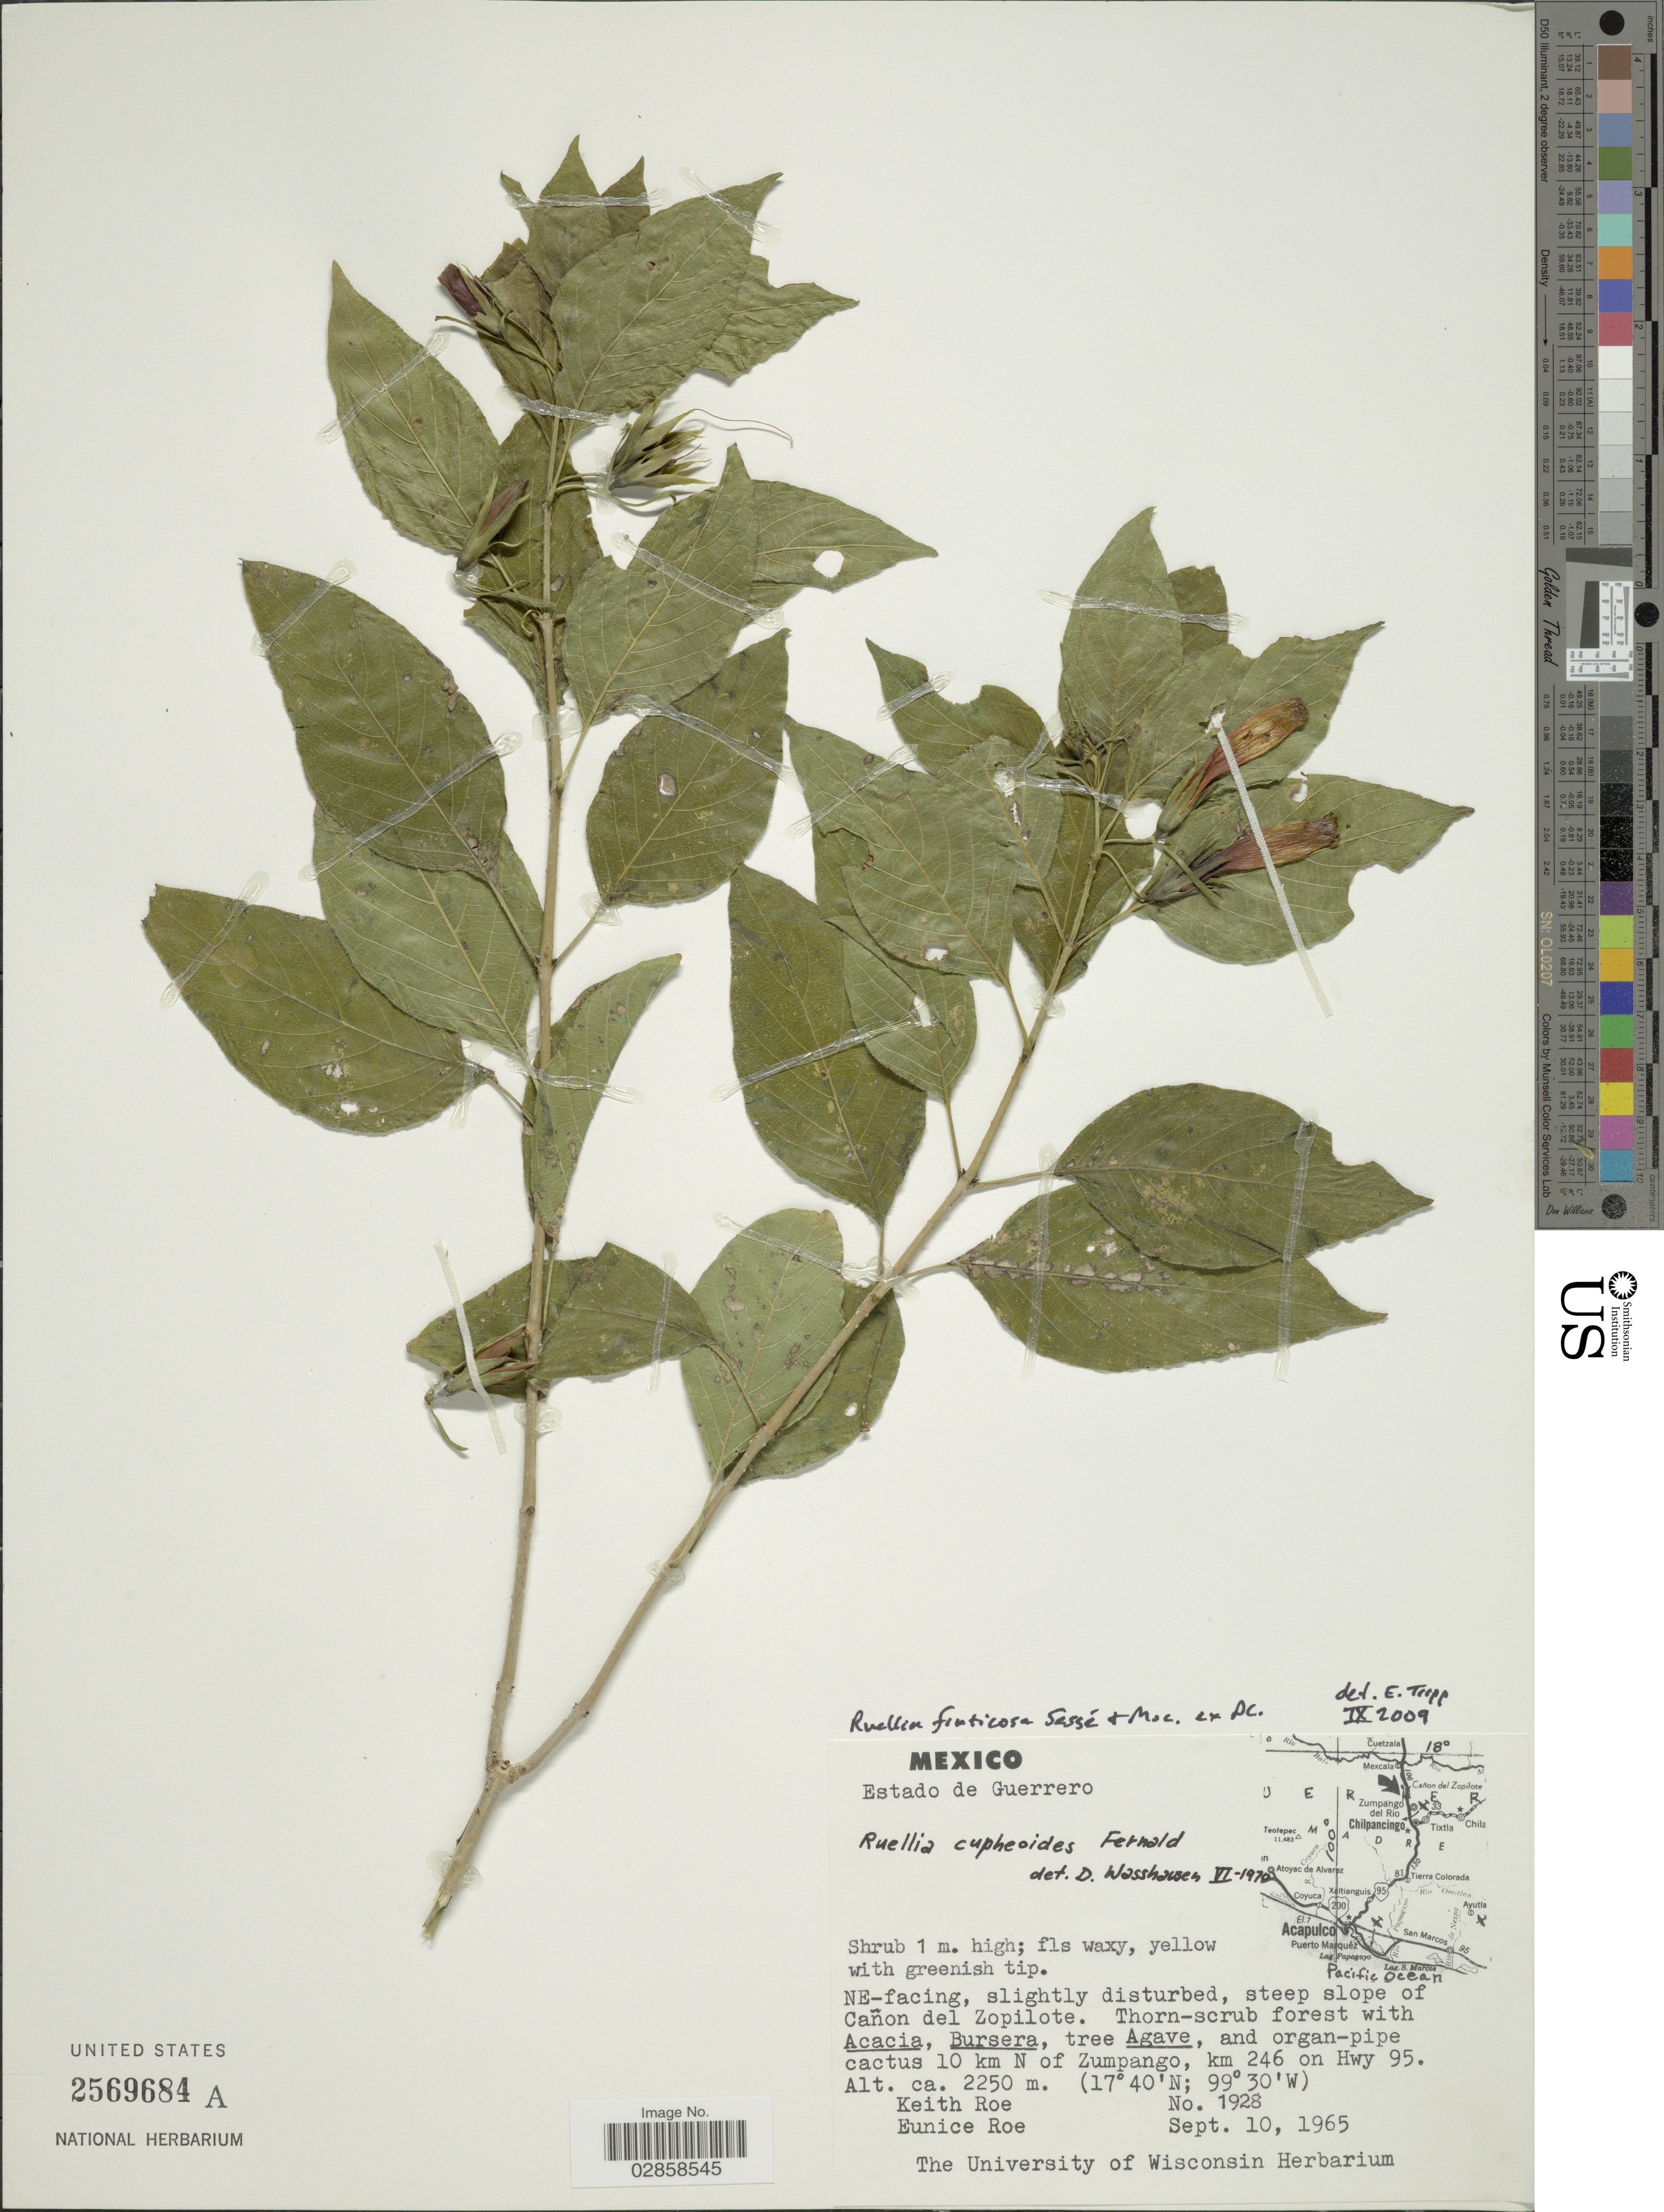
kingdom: Plantae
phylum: Tracheophyta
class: Magnoliopsida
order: Lamiales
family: Acanthaceae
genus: Ruellia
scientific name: Ruellia fruticosa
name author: Sessé & Moc.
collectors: K. E. Roe & E. Roe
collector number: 1928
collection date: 1965-09-10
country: Mexico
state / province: Guerrero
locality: NE-facing, steep slope of Cañon del Zopilote. 10 km N of Zumpango, km 246 on Hwy 95.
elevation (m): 2250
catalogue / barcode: US 2569684A